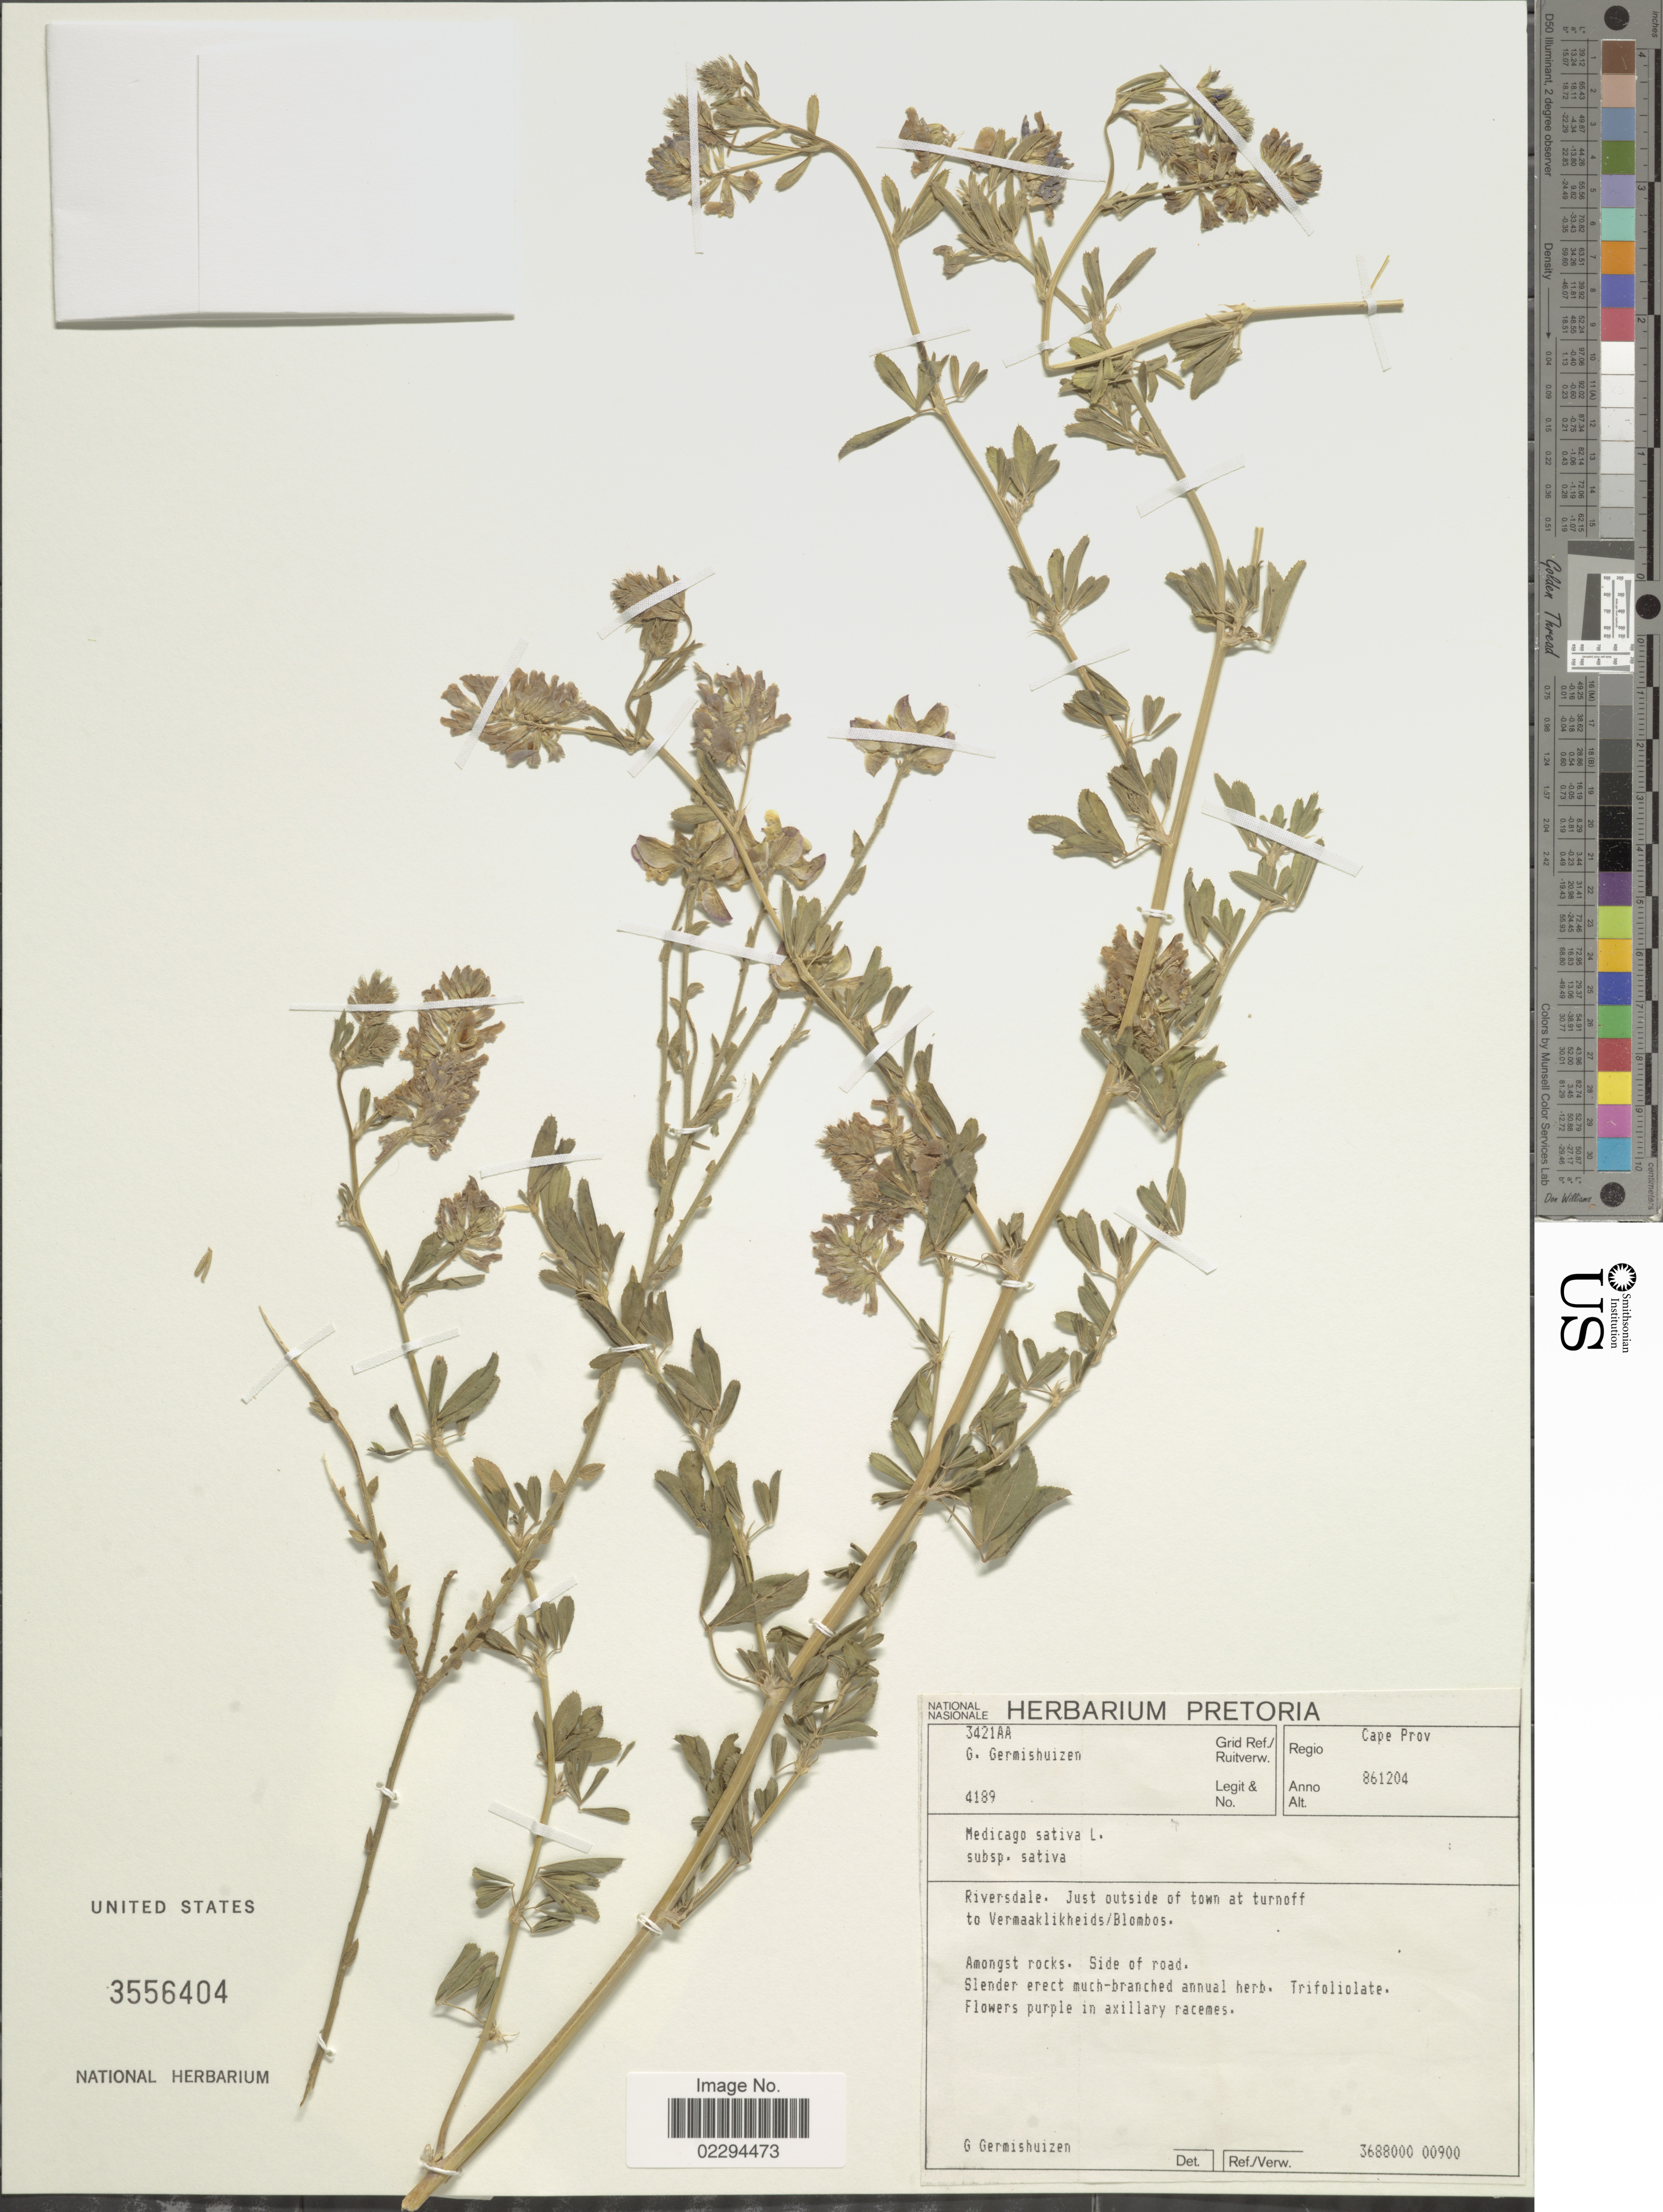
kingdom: Plantae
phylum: Tracheophyta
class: Magnoliopsida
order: Fabales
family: Fabaceae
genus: Medicago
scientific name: Medicago sativa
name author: L.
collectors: G. Germishuizen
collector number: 4189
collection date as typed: Transcribed d/m/y: 4/12/86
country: South Africa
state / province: Western Cape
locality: Riversdale. Just outside of town at turnoff to Vermaaklikheids/Blombos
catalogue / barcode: US 3556404